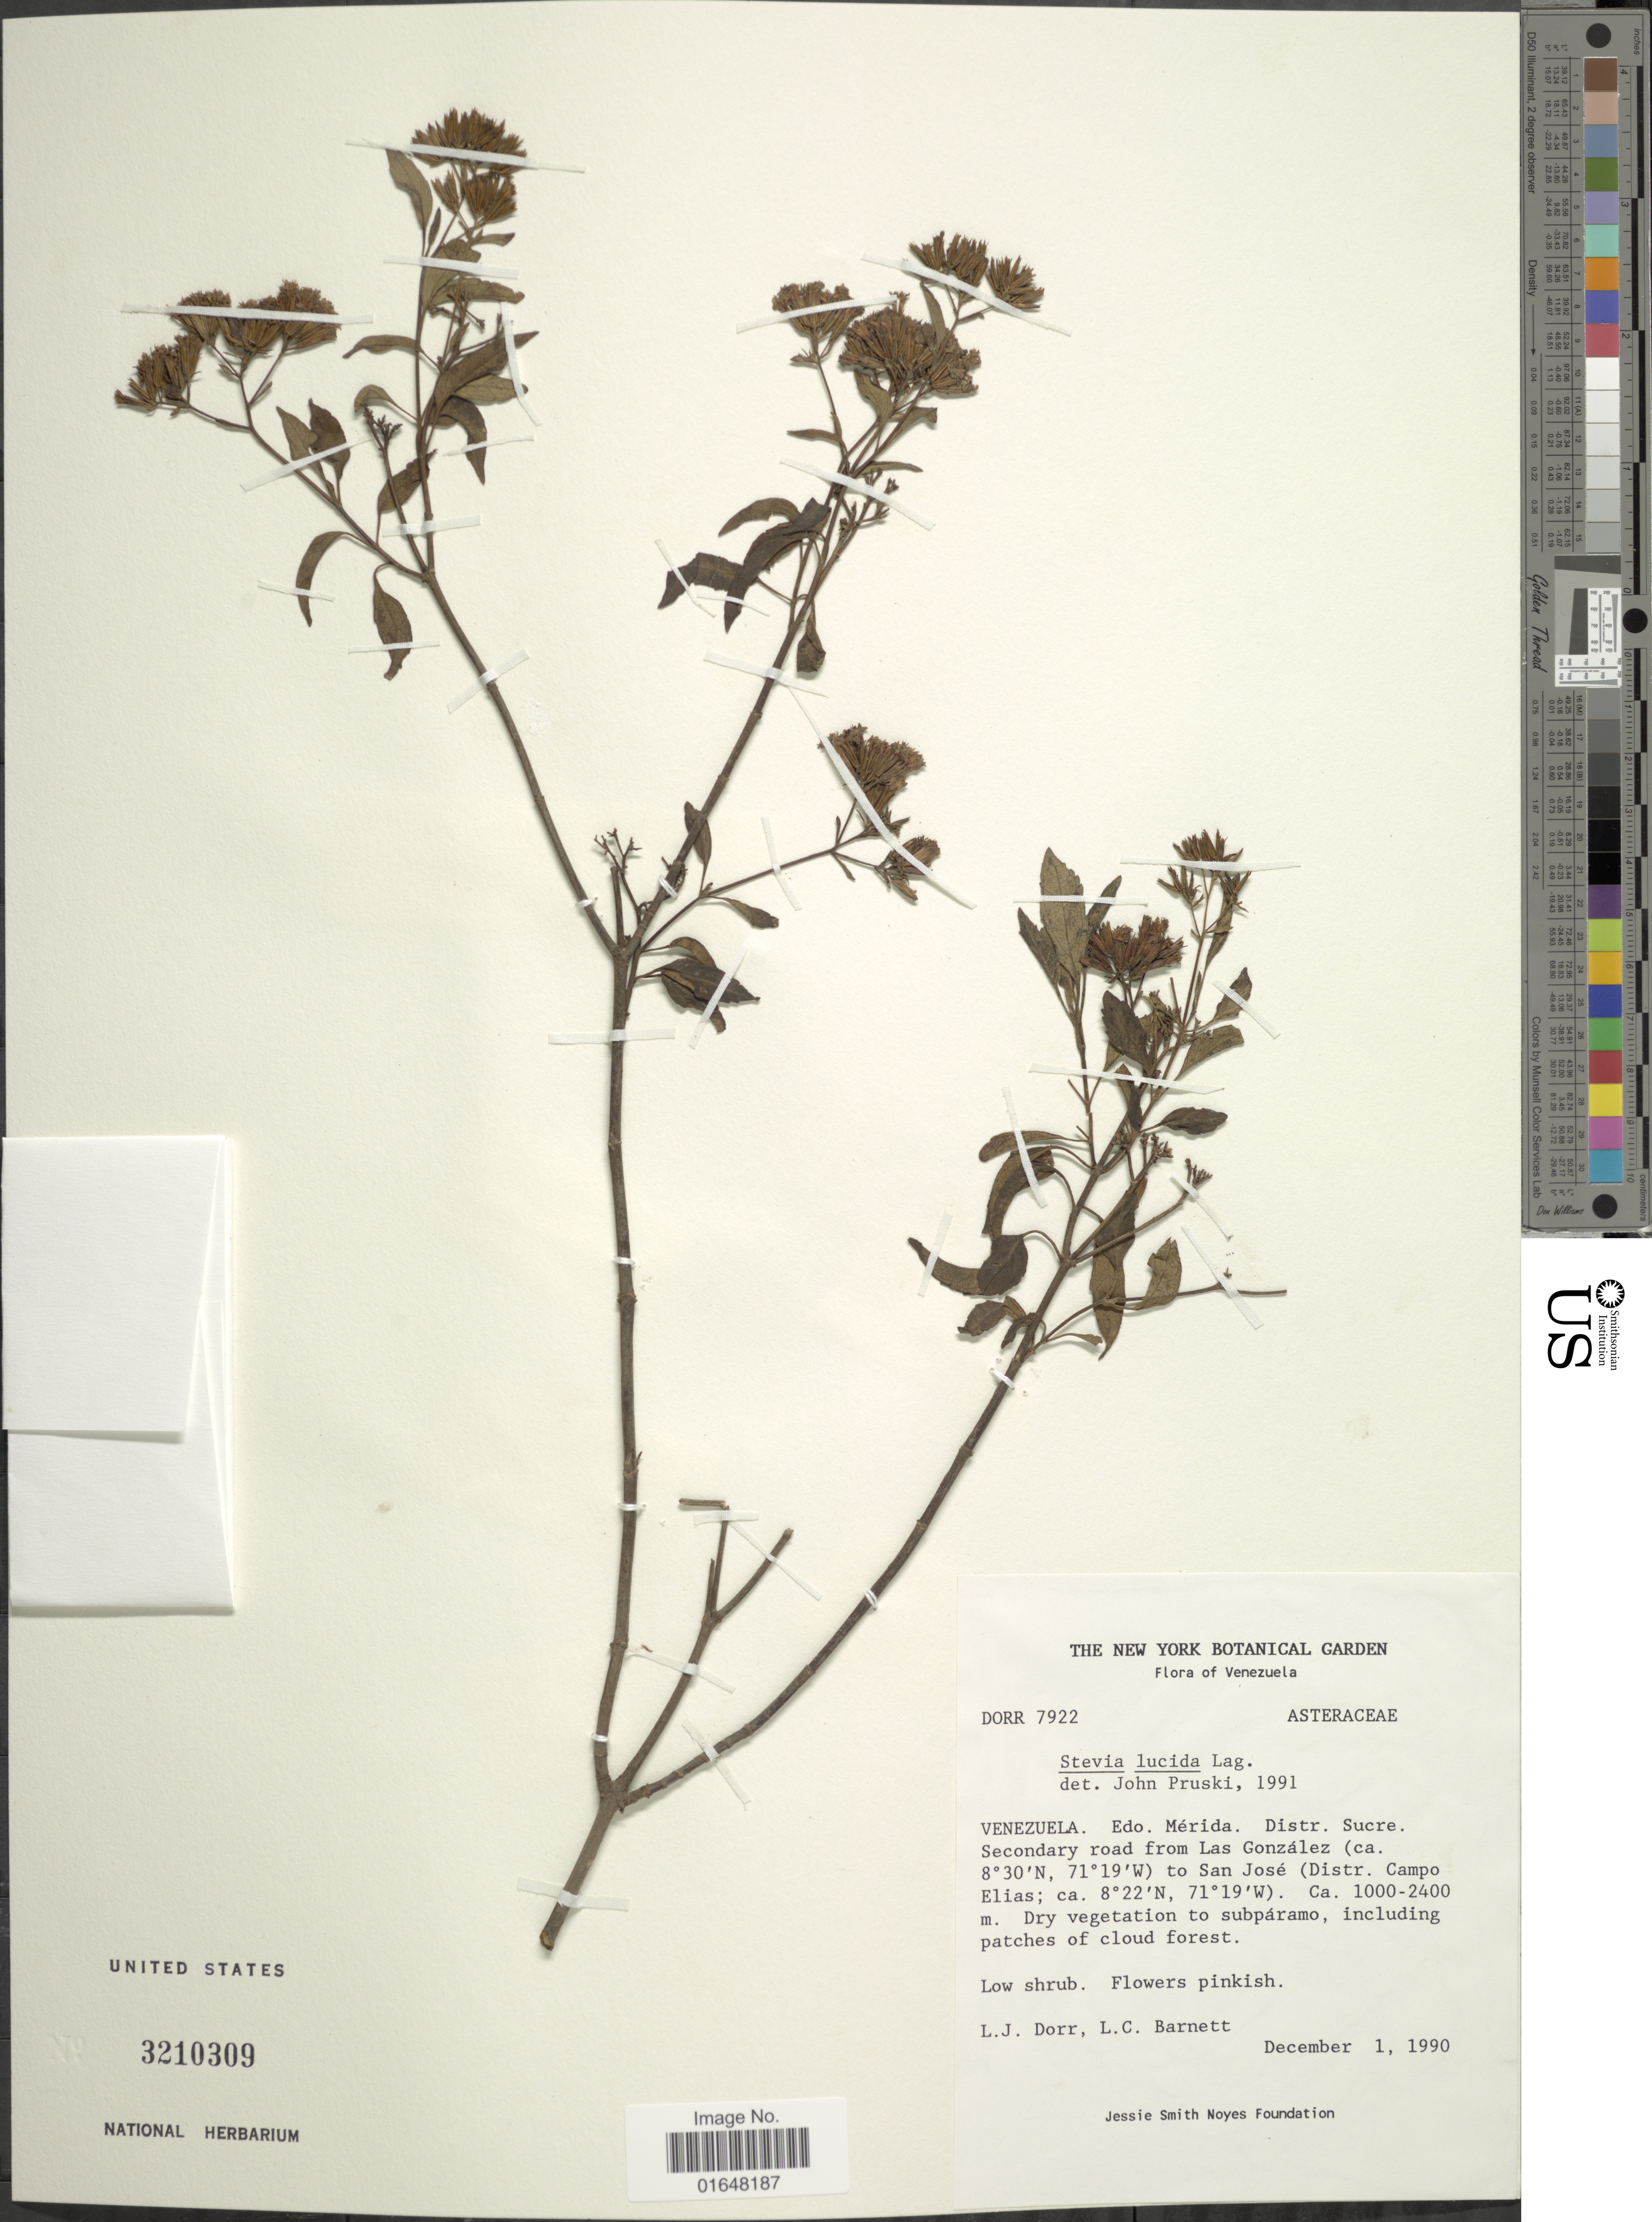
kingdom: Plantae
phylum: Tracheophyta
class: Magnoliopsida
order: Asterales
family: Asteraceae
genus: Stevia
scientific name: Stevia lucida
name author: Lag.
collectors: L. J. Dorr & L. C. Barnett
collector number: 7922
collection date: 1990-12-01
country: Venezuela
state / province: Mérida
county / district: Sucre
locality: Las Gonzales-San Jose road, near the village of Las Gonzales (ca. 20 km SW of Merida)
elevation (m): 1000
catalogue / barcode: US 3210309